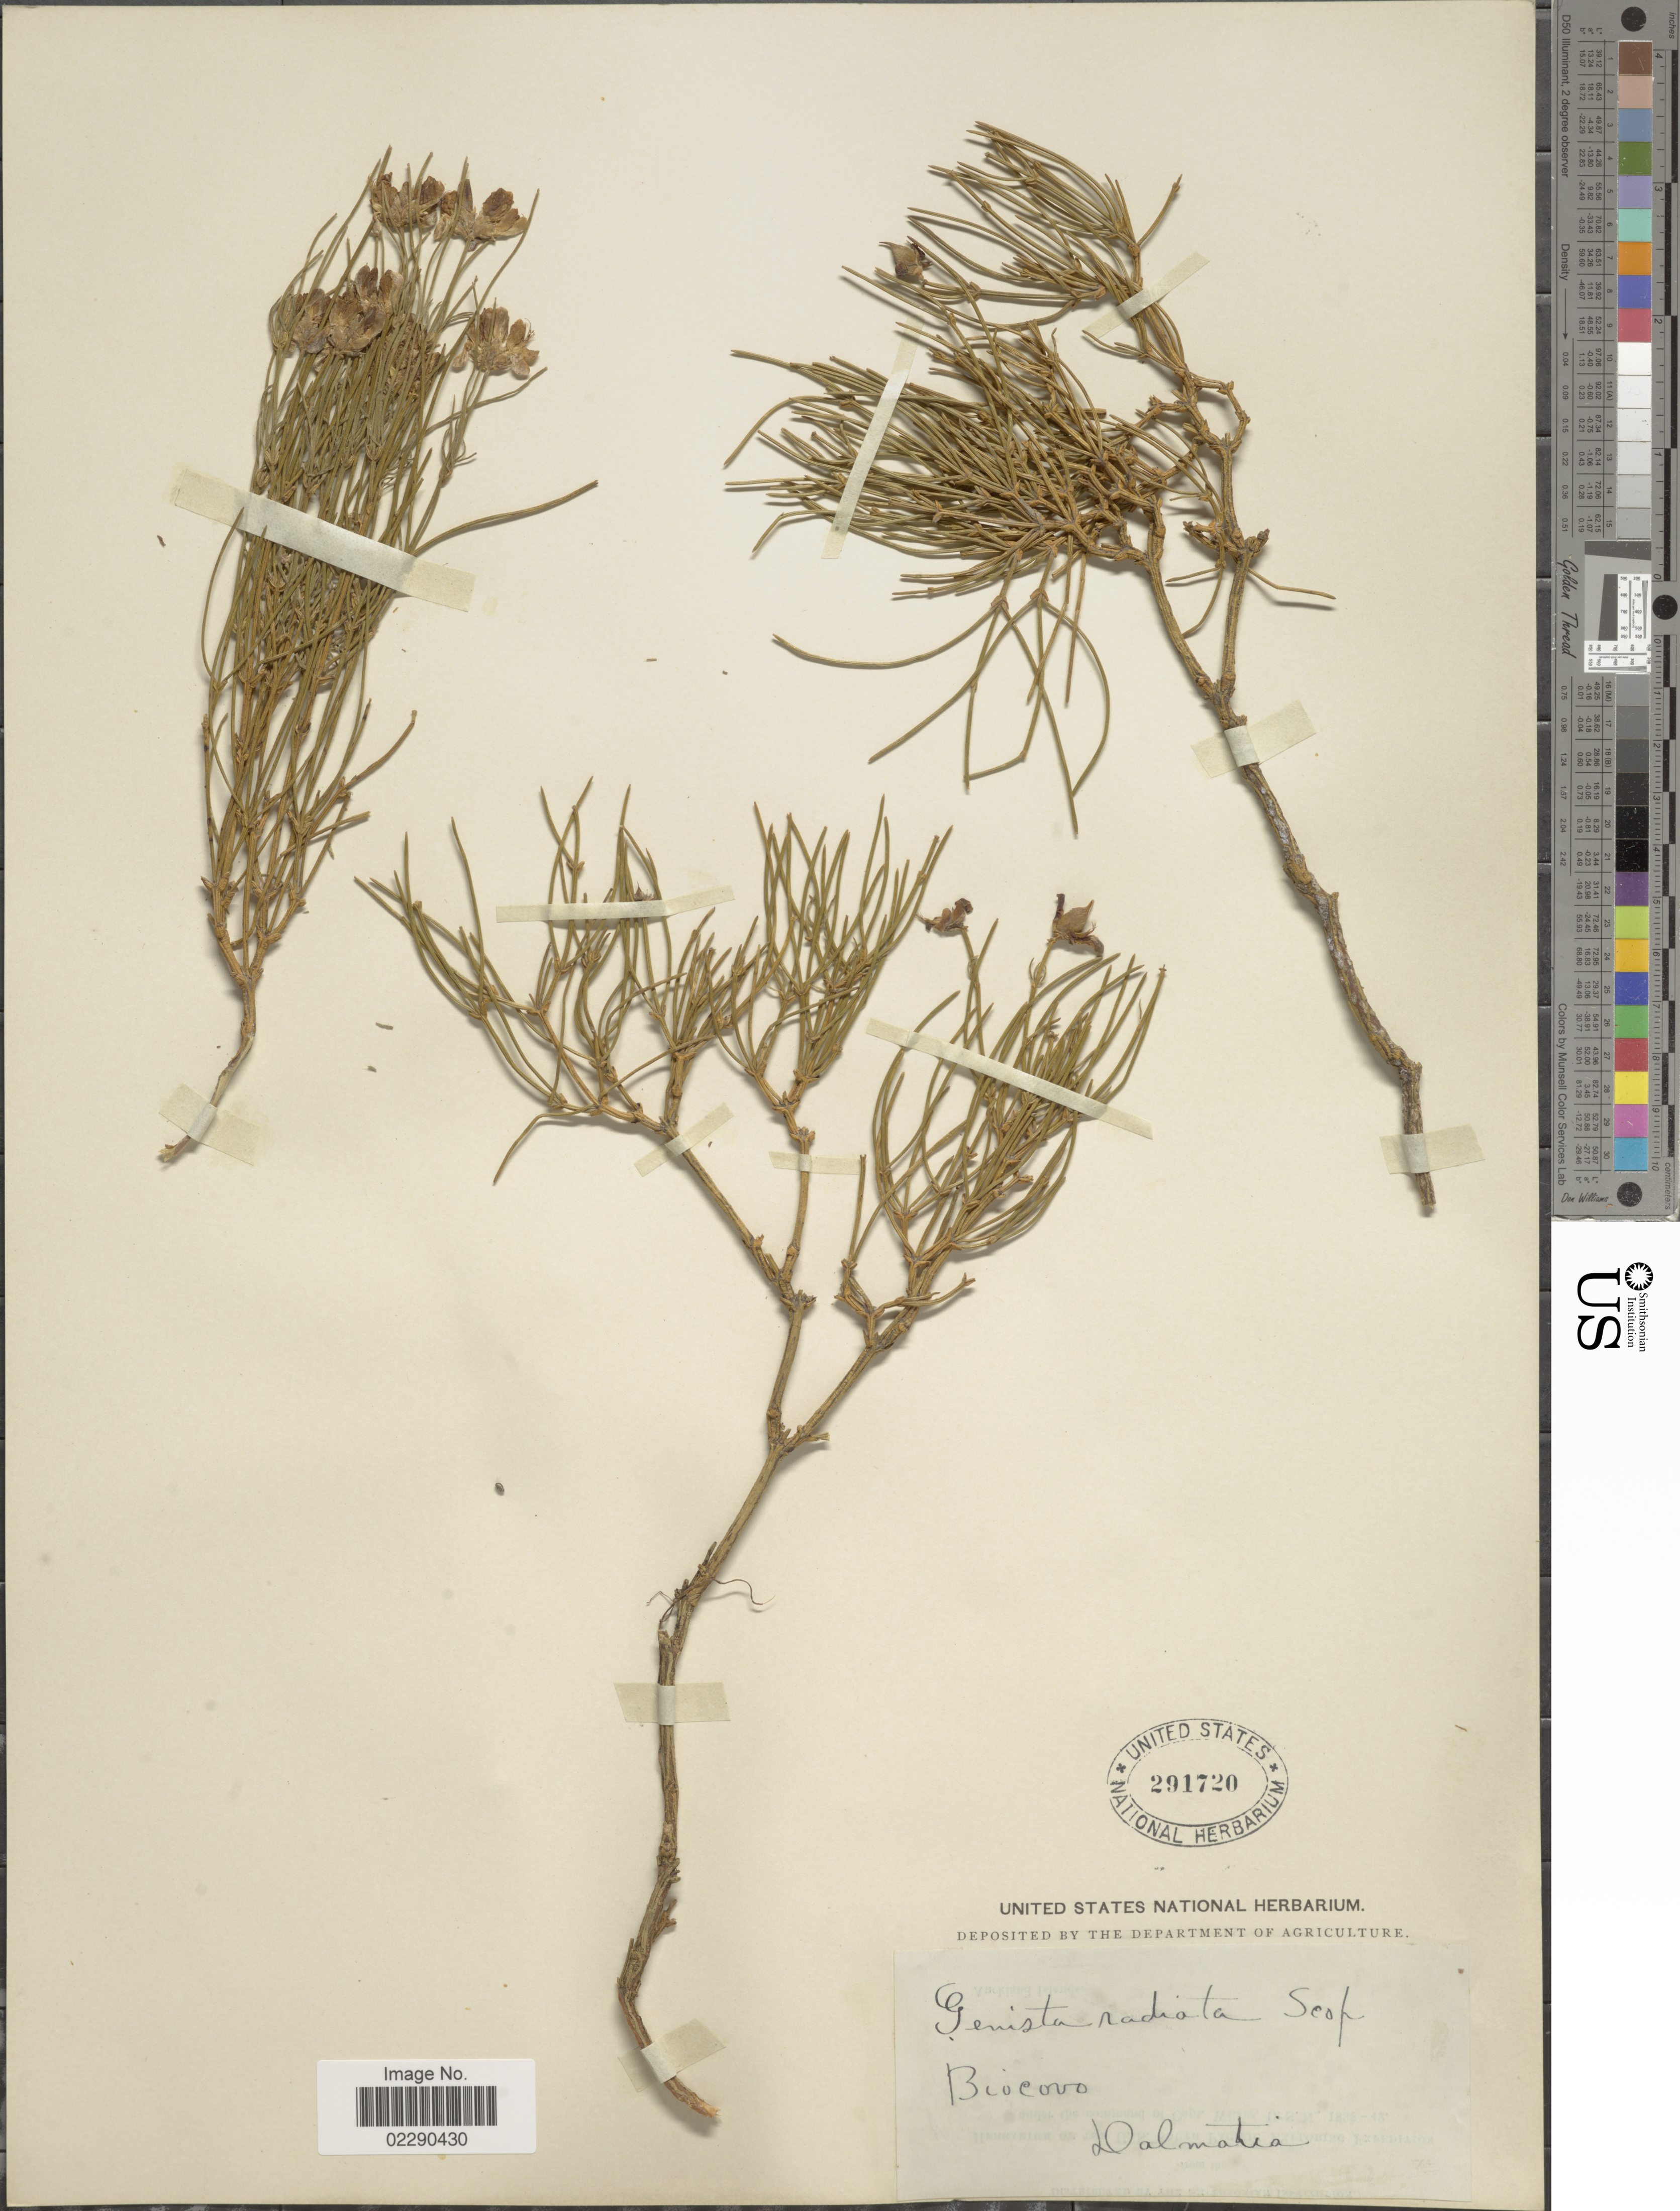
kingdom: Plantae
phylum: Tracheophyta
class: Magnoliopsida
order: Fabales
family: Fabaceae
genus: Genista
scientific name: Genista radiata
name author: (L.) Scop.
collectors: U.S. National Herbarium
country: Croatia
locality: Biocovo, Dalmatia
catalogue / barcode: US 291720